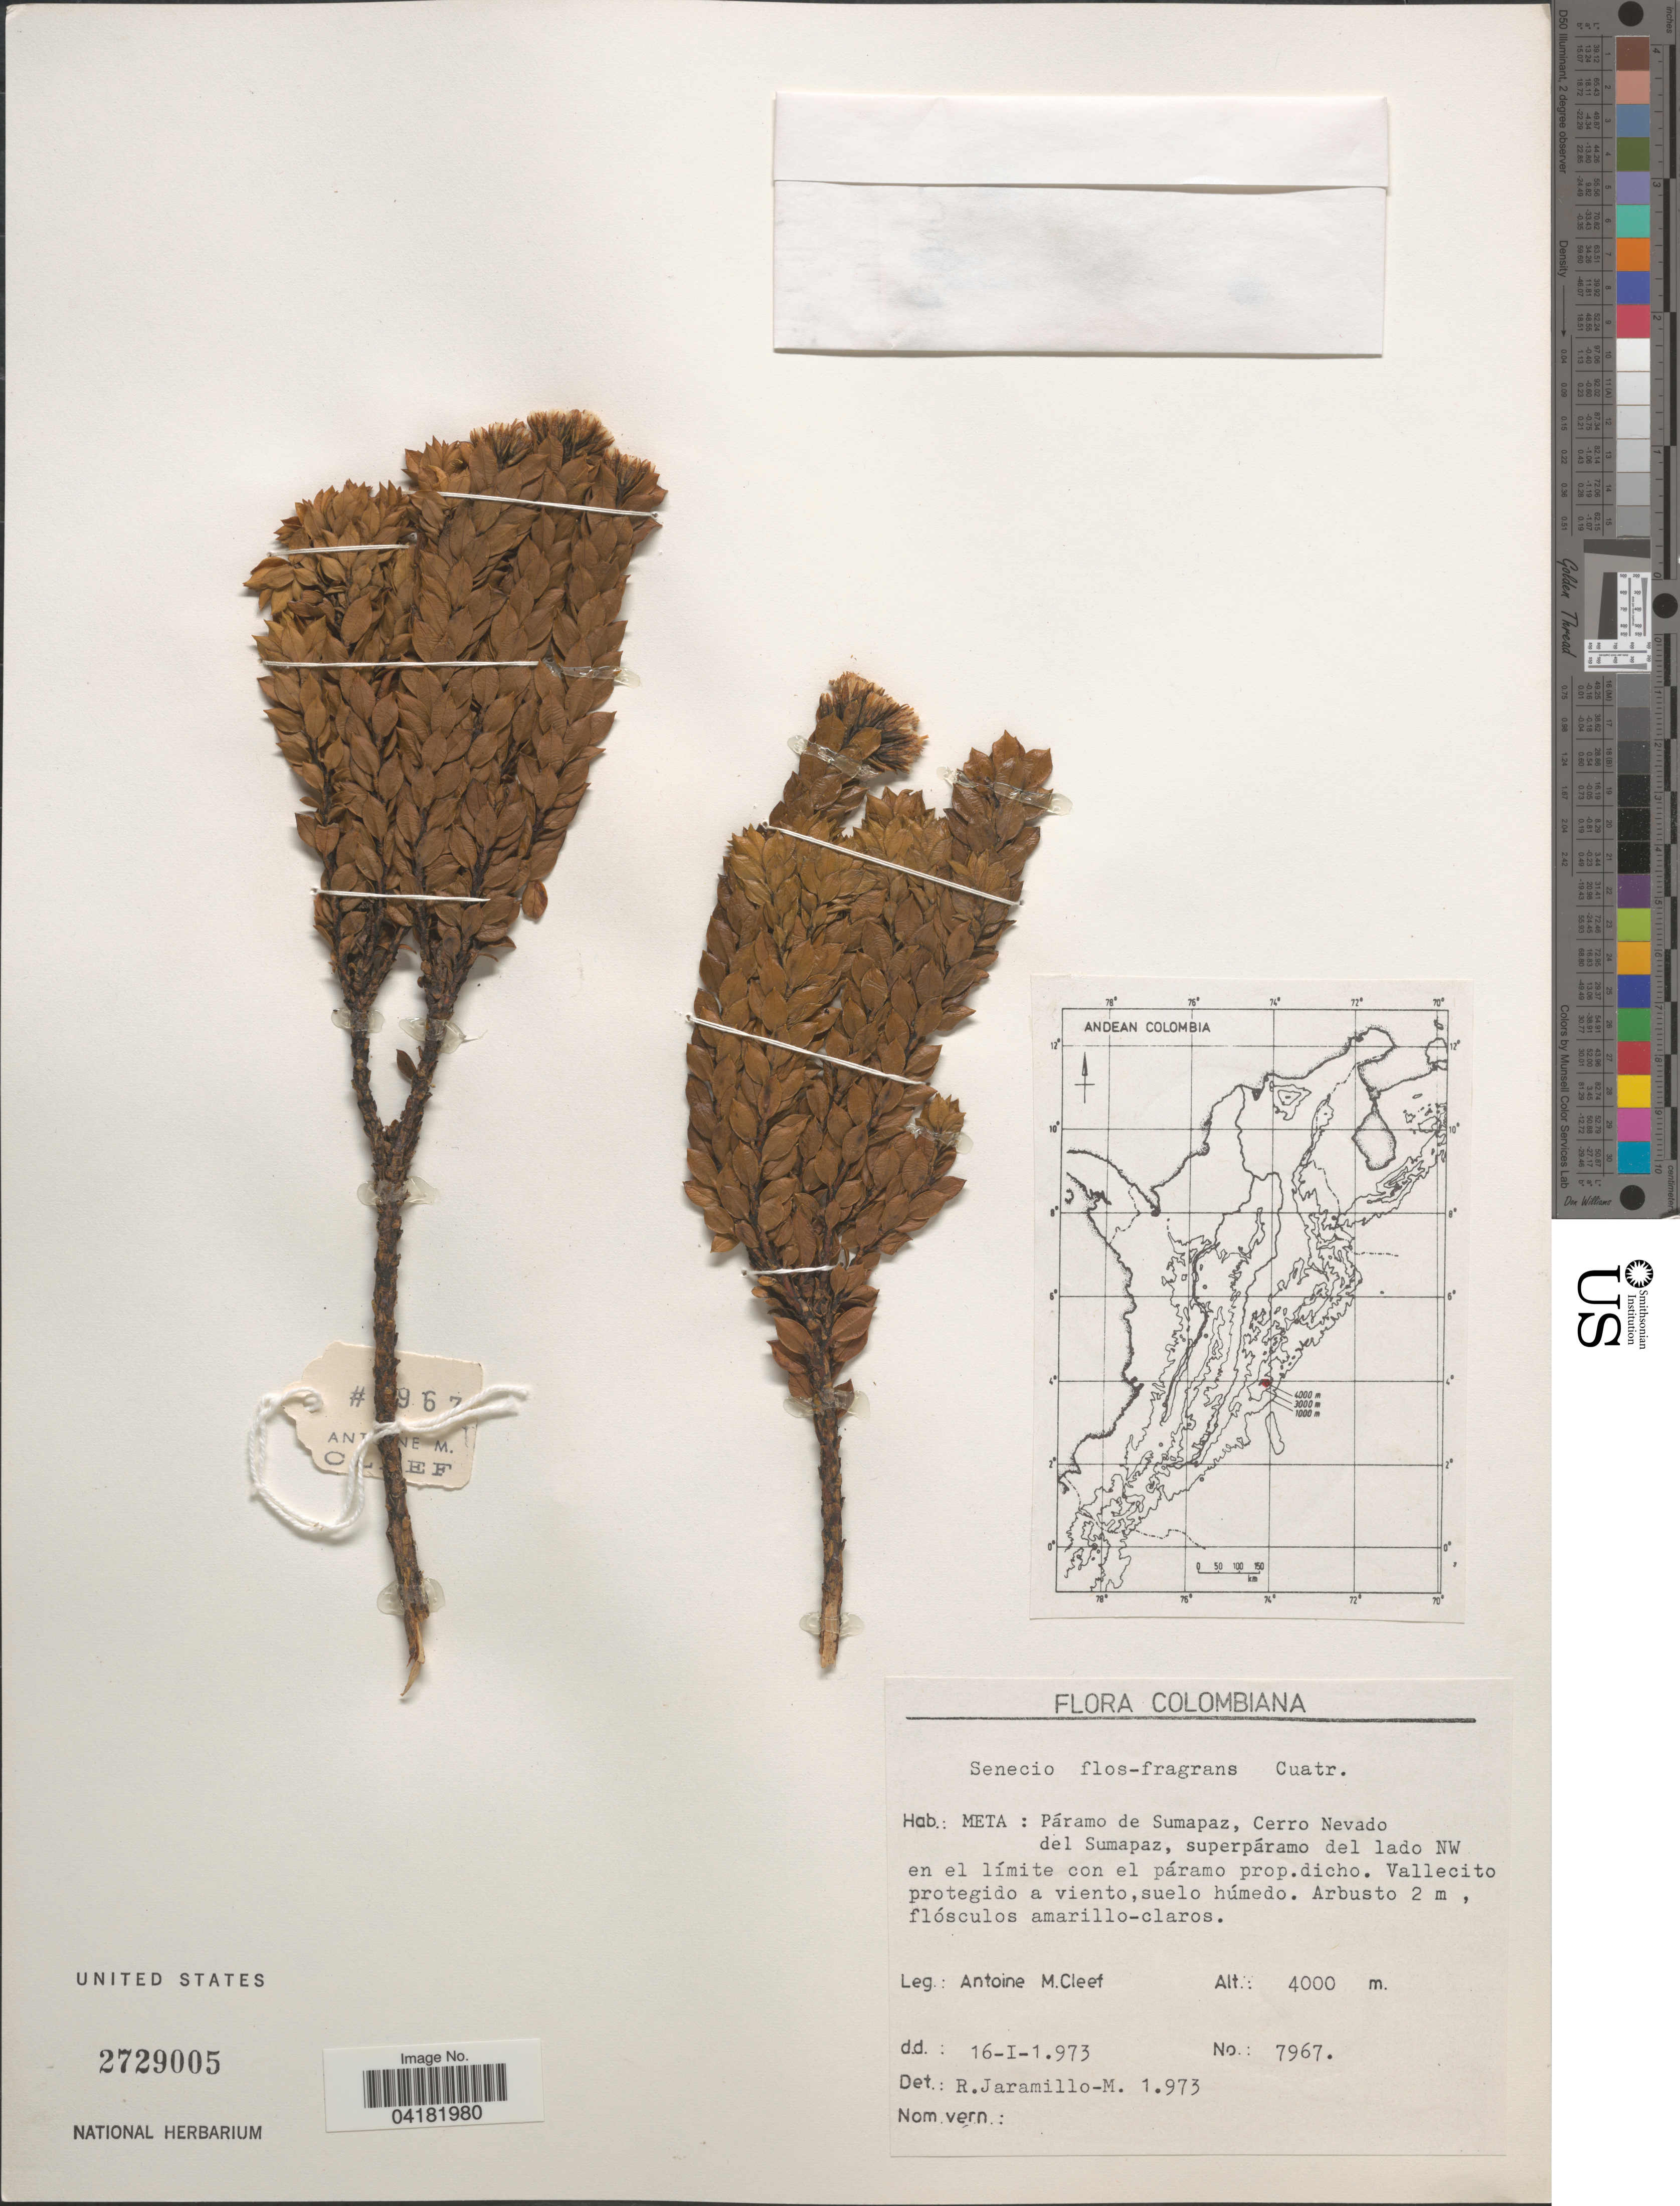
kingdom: Plantae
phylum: Tracheophyta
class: Magnoliopsida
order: Asterales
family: Asteraceae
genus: Pentacalia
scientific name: Pentacalia flosfragrans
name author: (Cuatrec.) Cuatrec.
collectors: A. M. Cleef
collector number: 7967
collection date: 1973-01-16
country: Colombia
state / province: Meta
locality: Colombiana. Páramo de Sumapaz, Cerro Nevado del Sumapaz, superpáramo del lado NW en el límite con el páramo prop.dicho.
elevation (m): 4000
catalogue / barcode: US 2729005